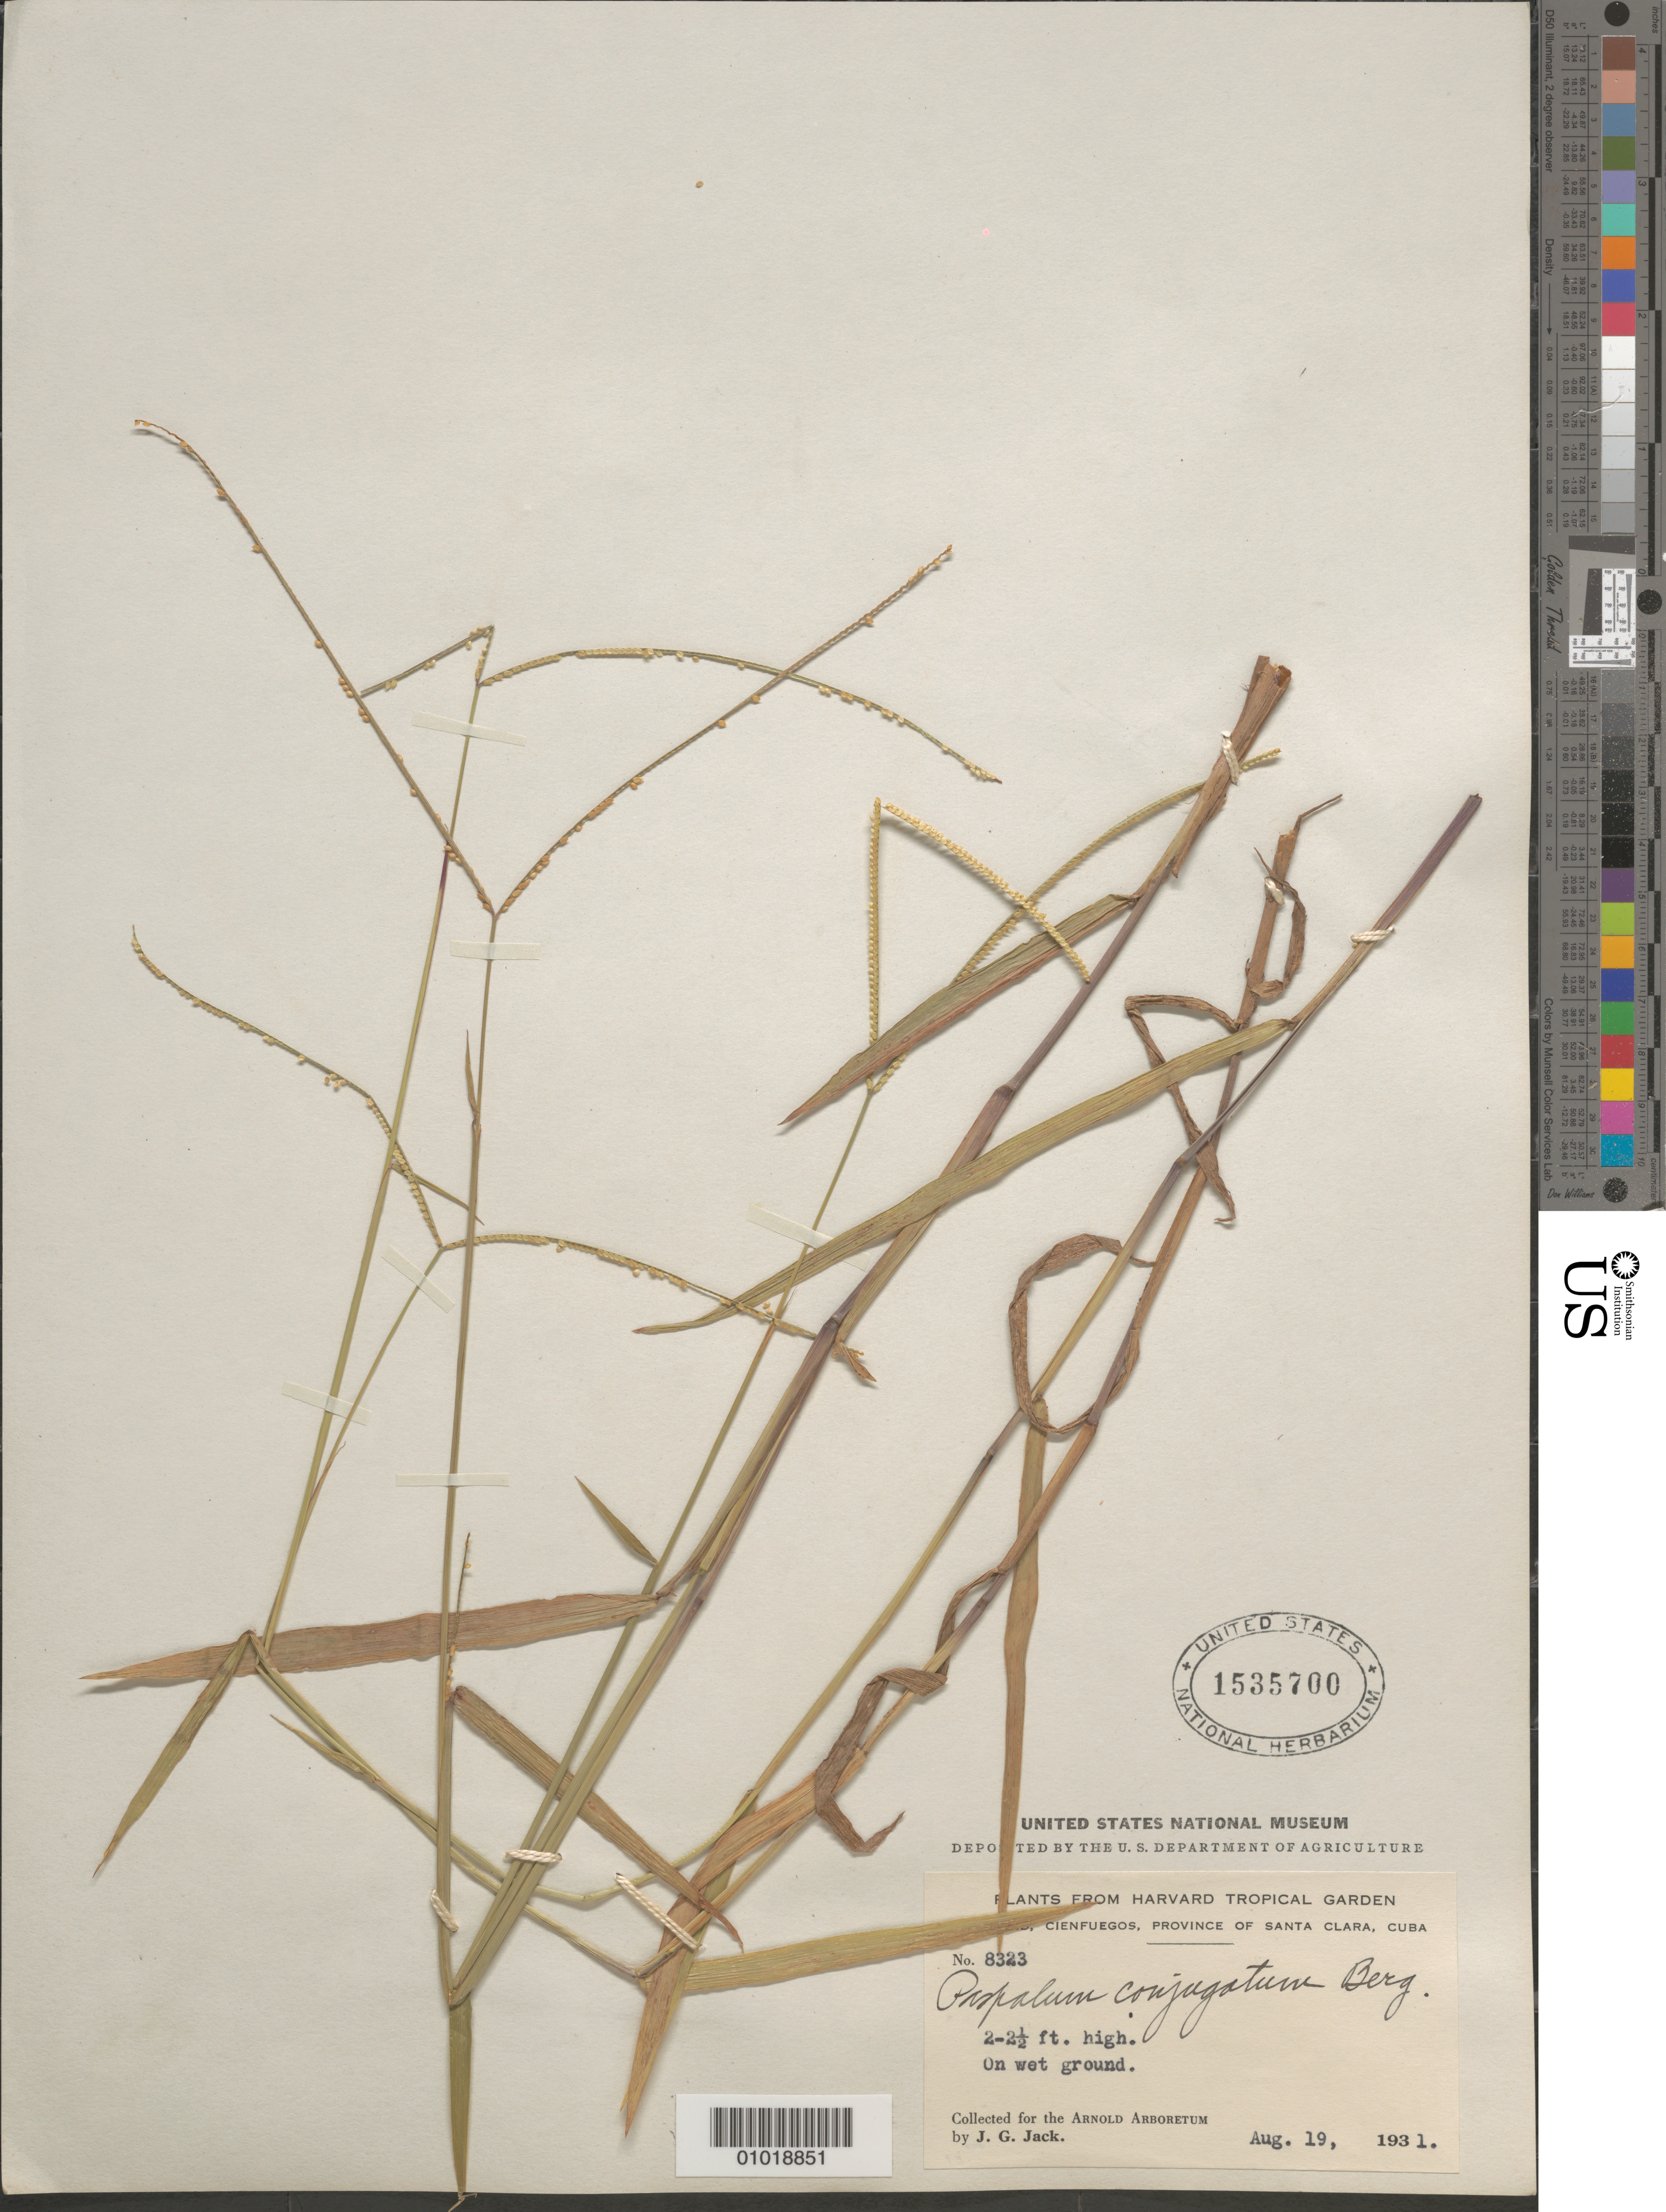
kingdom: Plantae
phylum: Tracheophyta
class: Liliopsida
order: Poales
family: Poaceae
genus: Paspalum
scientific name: Paspalum conjugatum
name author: P.J. Bergius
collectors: J. G. Jack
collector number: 8323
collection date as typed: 19 Aug 1931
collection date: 1931-08-19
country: Cuba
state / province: Villa Clara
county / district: Santa Clara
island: Cuba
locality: Soldedad, Cienfuegos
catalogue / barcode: US 1535700